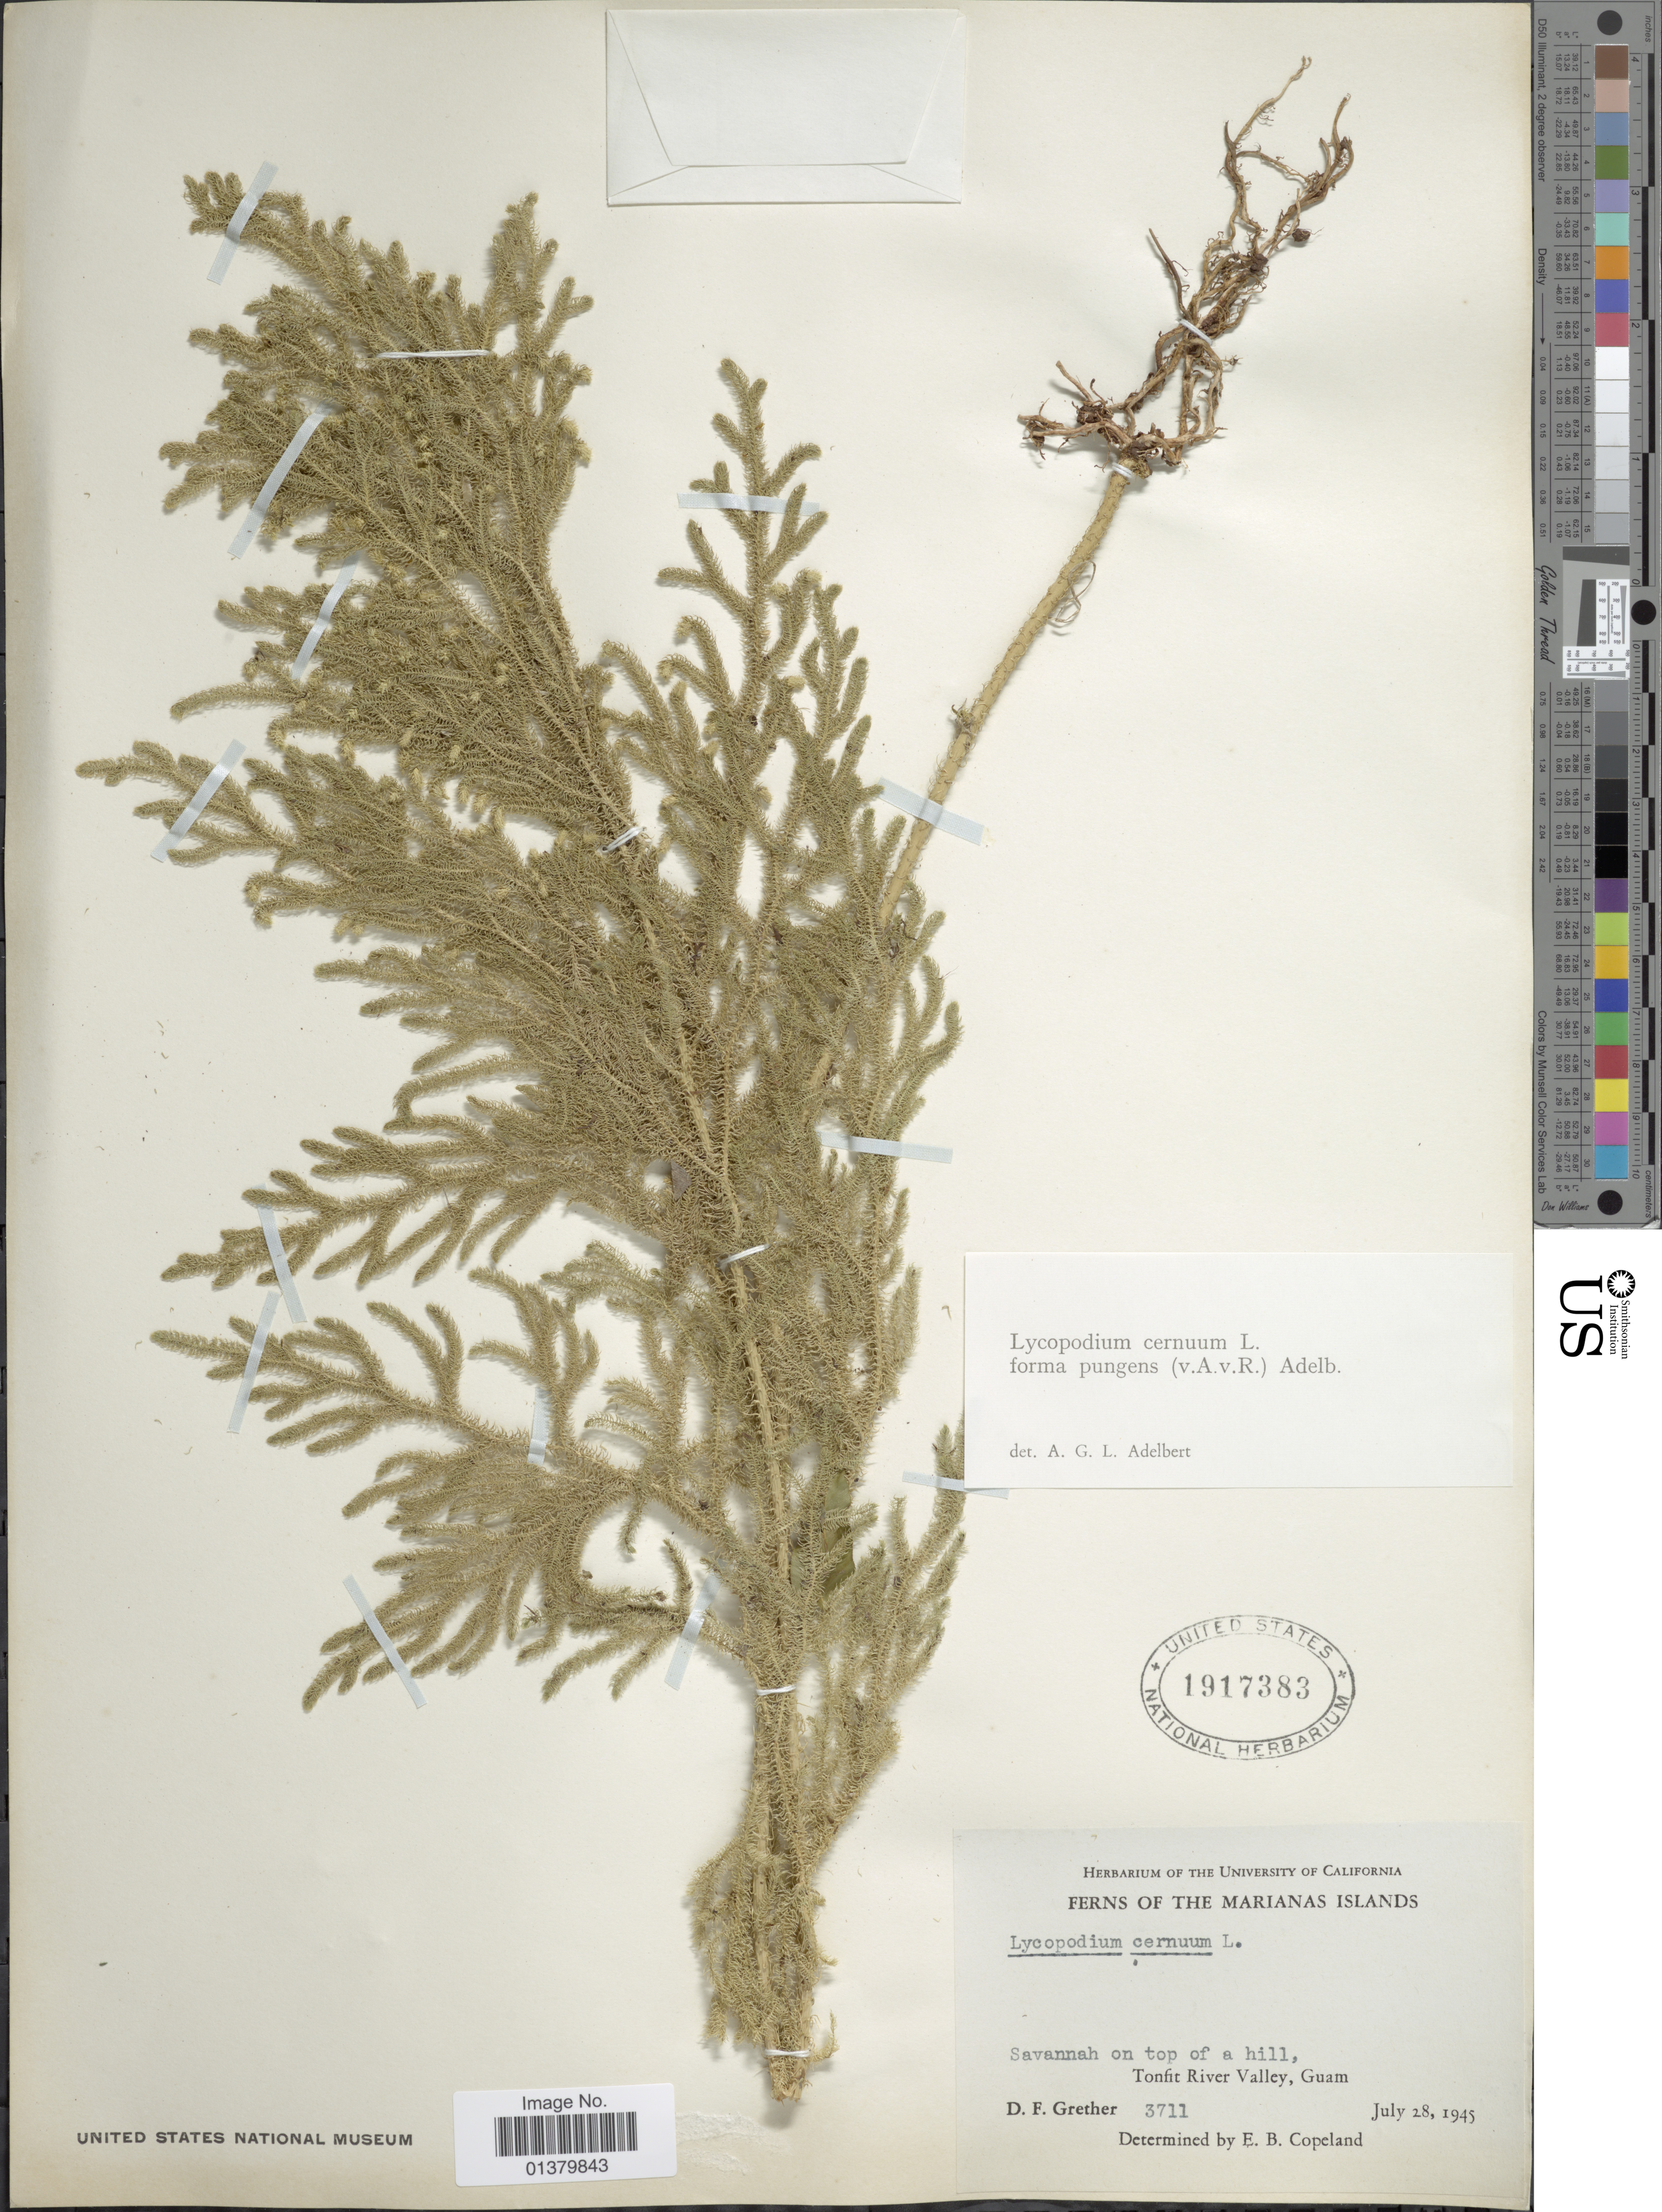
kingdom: Plantae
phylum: Tracheophyta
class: Lycopodiopsida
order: Lycopodiales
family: Lycopodiaceae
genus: Palhinhaea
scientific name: Palhinhaea cernua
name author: (L.) Vasc. & Franco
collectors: D. F. Grether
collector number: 3711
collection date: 1945-07-28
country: Guam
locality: The Mariana Islands, Savannah on top of a hill, Tonfit River Valley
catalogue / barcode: US 1917383